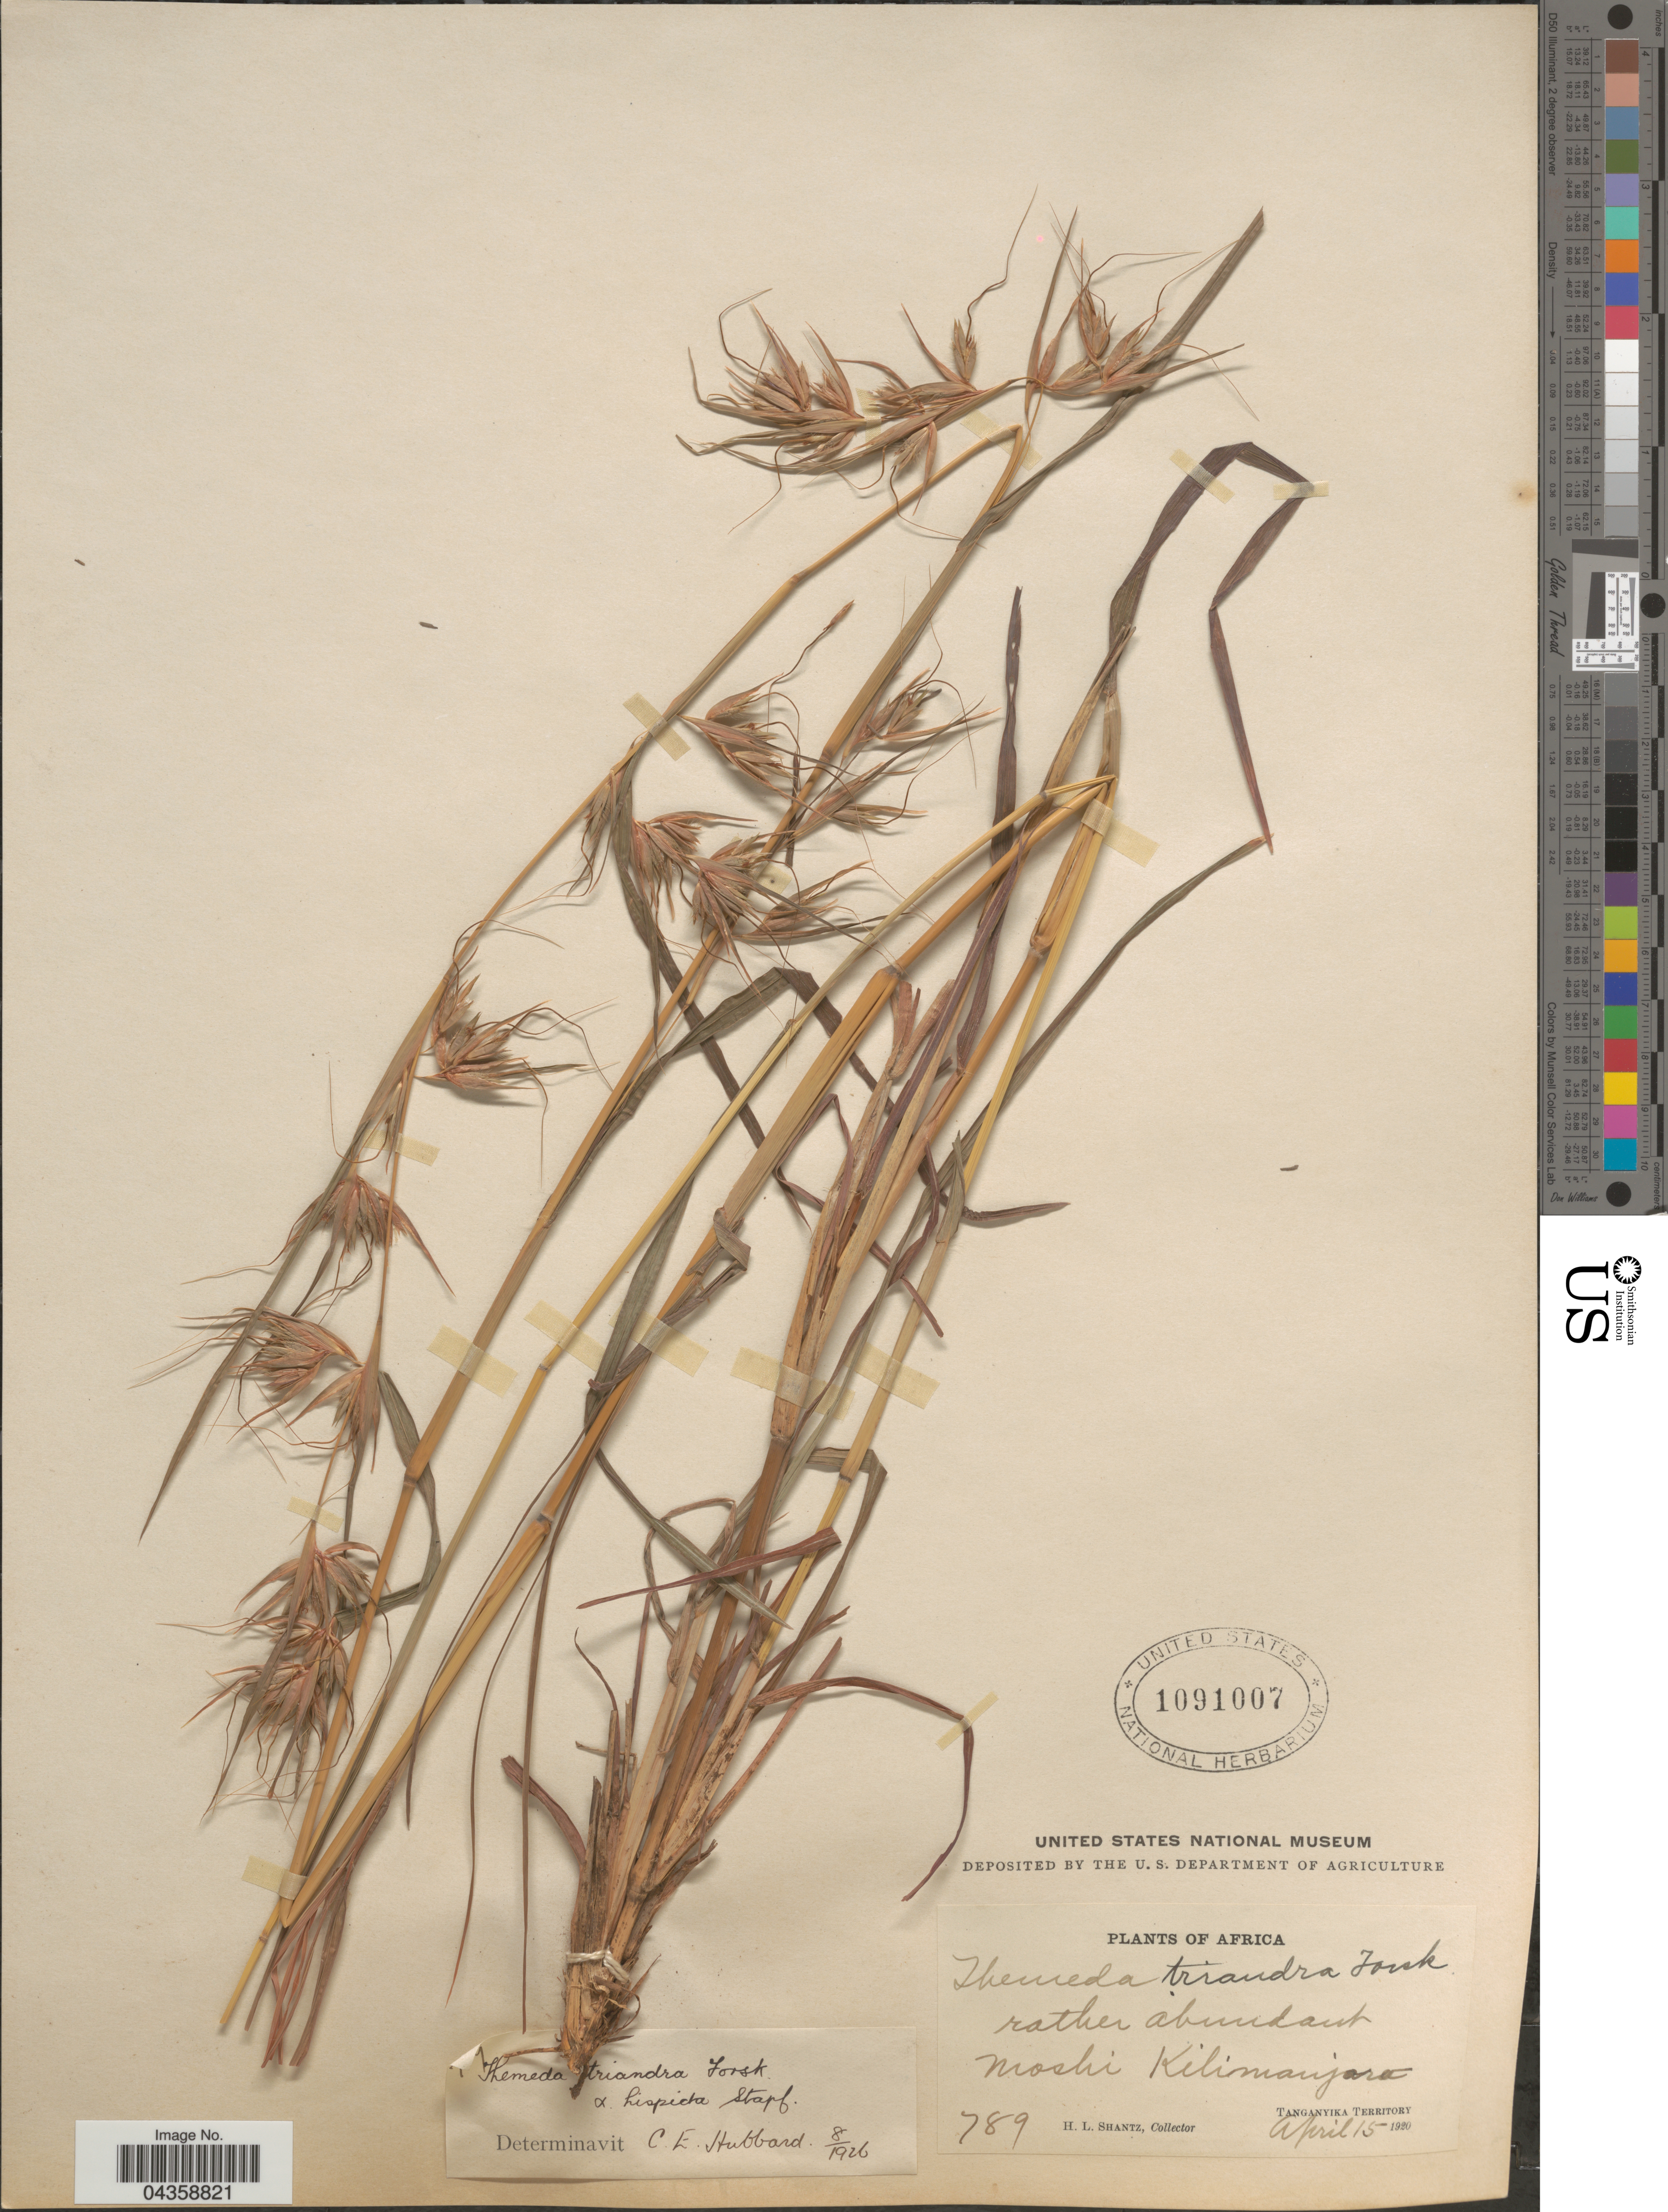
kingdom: Plantae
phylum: Tracheophyta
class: Liliopsida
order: Poales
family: Poaceae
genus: Themeda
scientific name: Themeda triandra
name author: Forssk.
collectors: H. Shantz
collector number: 789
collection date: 1920-04-15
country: Tanzania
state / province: Kilimanjaro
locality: Moshi. Tanganyika Territory.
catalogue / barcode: US 1091007